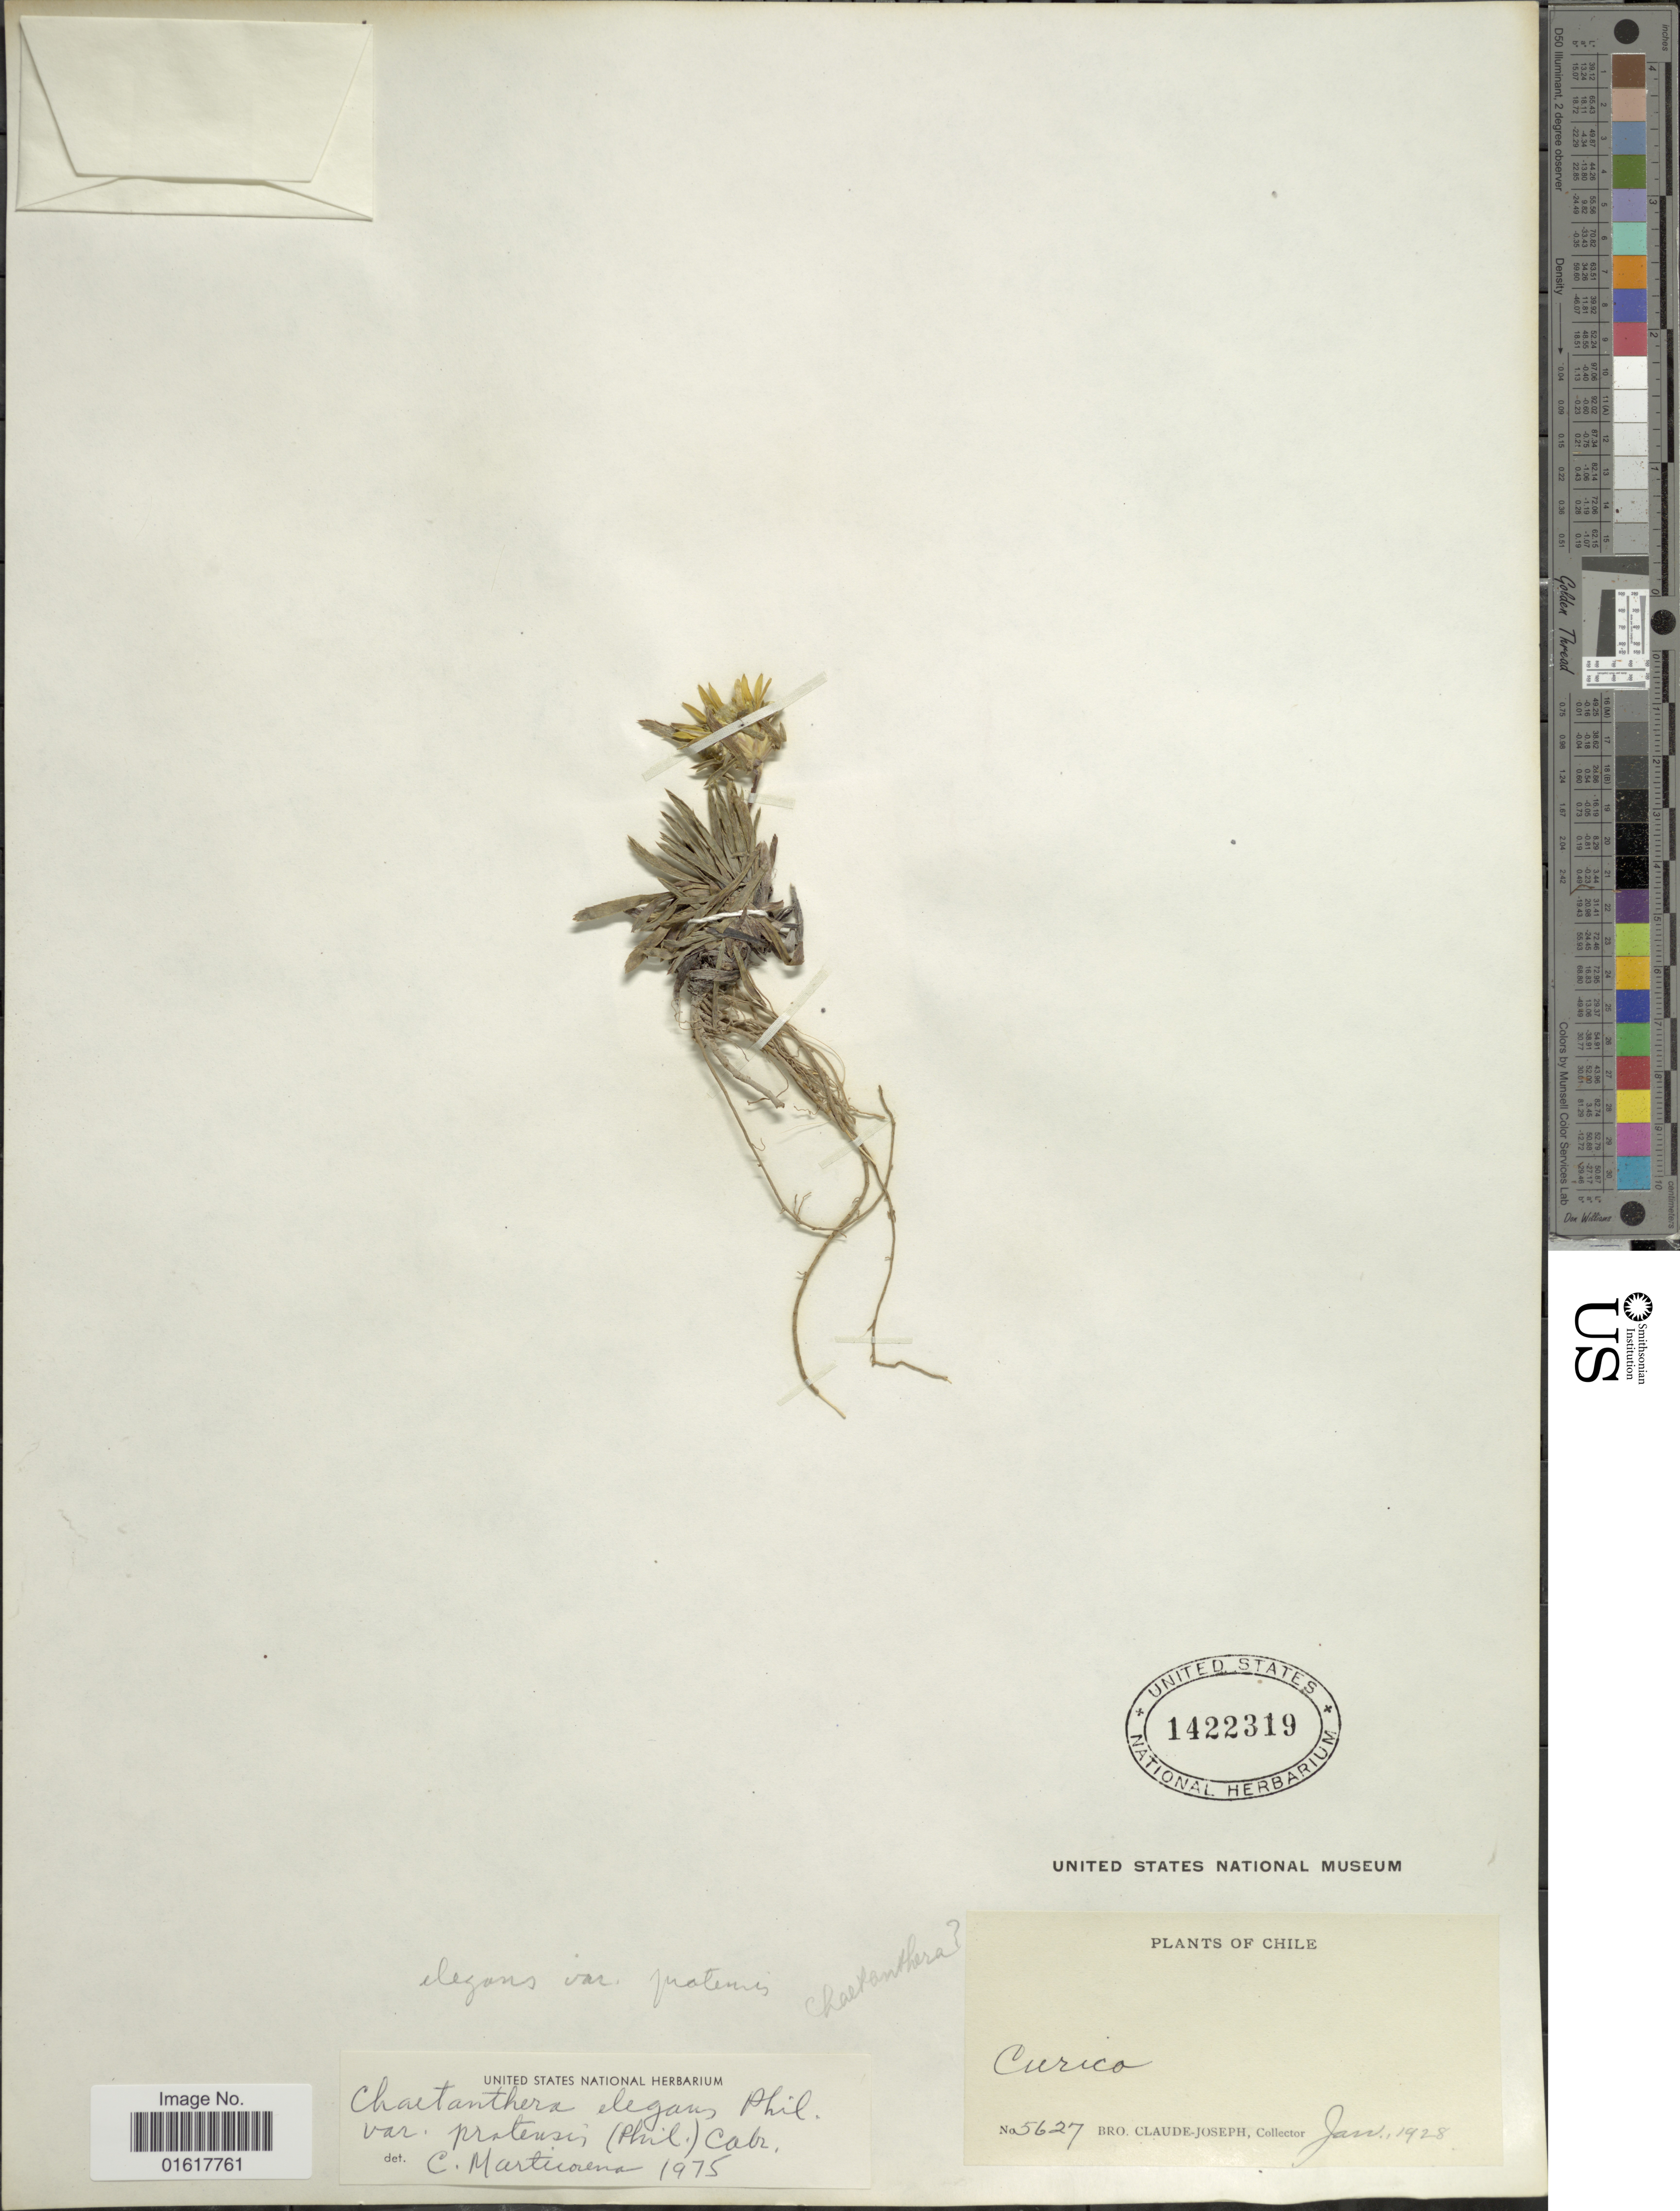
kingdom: Plantae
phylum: Tracheophyta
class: Magnoliopsida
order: Asterales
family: Asteraceae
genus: Chaetanthera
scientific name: Chaetanthera elegans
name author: Phil.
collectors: Bro. Claude-Joseph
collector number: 5627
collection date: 1928-01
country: Chile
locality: Curico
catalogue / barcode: US 1422319